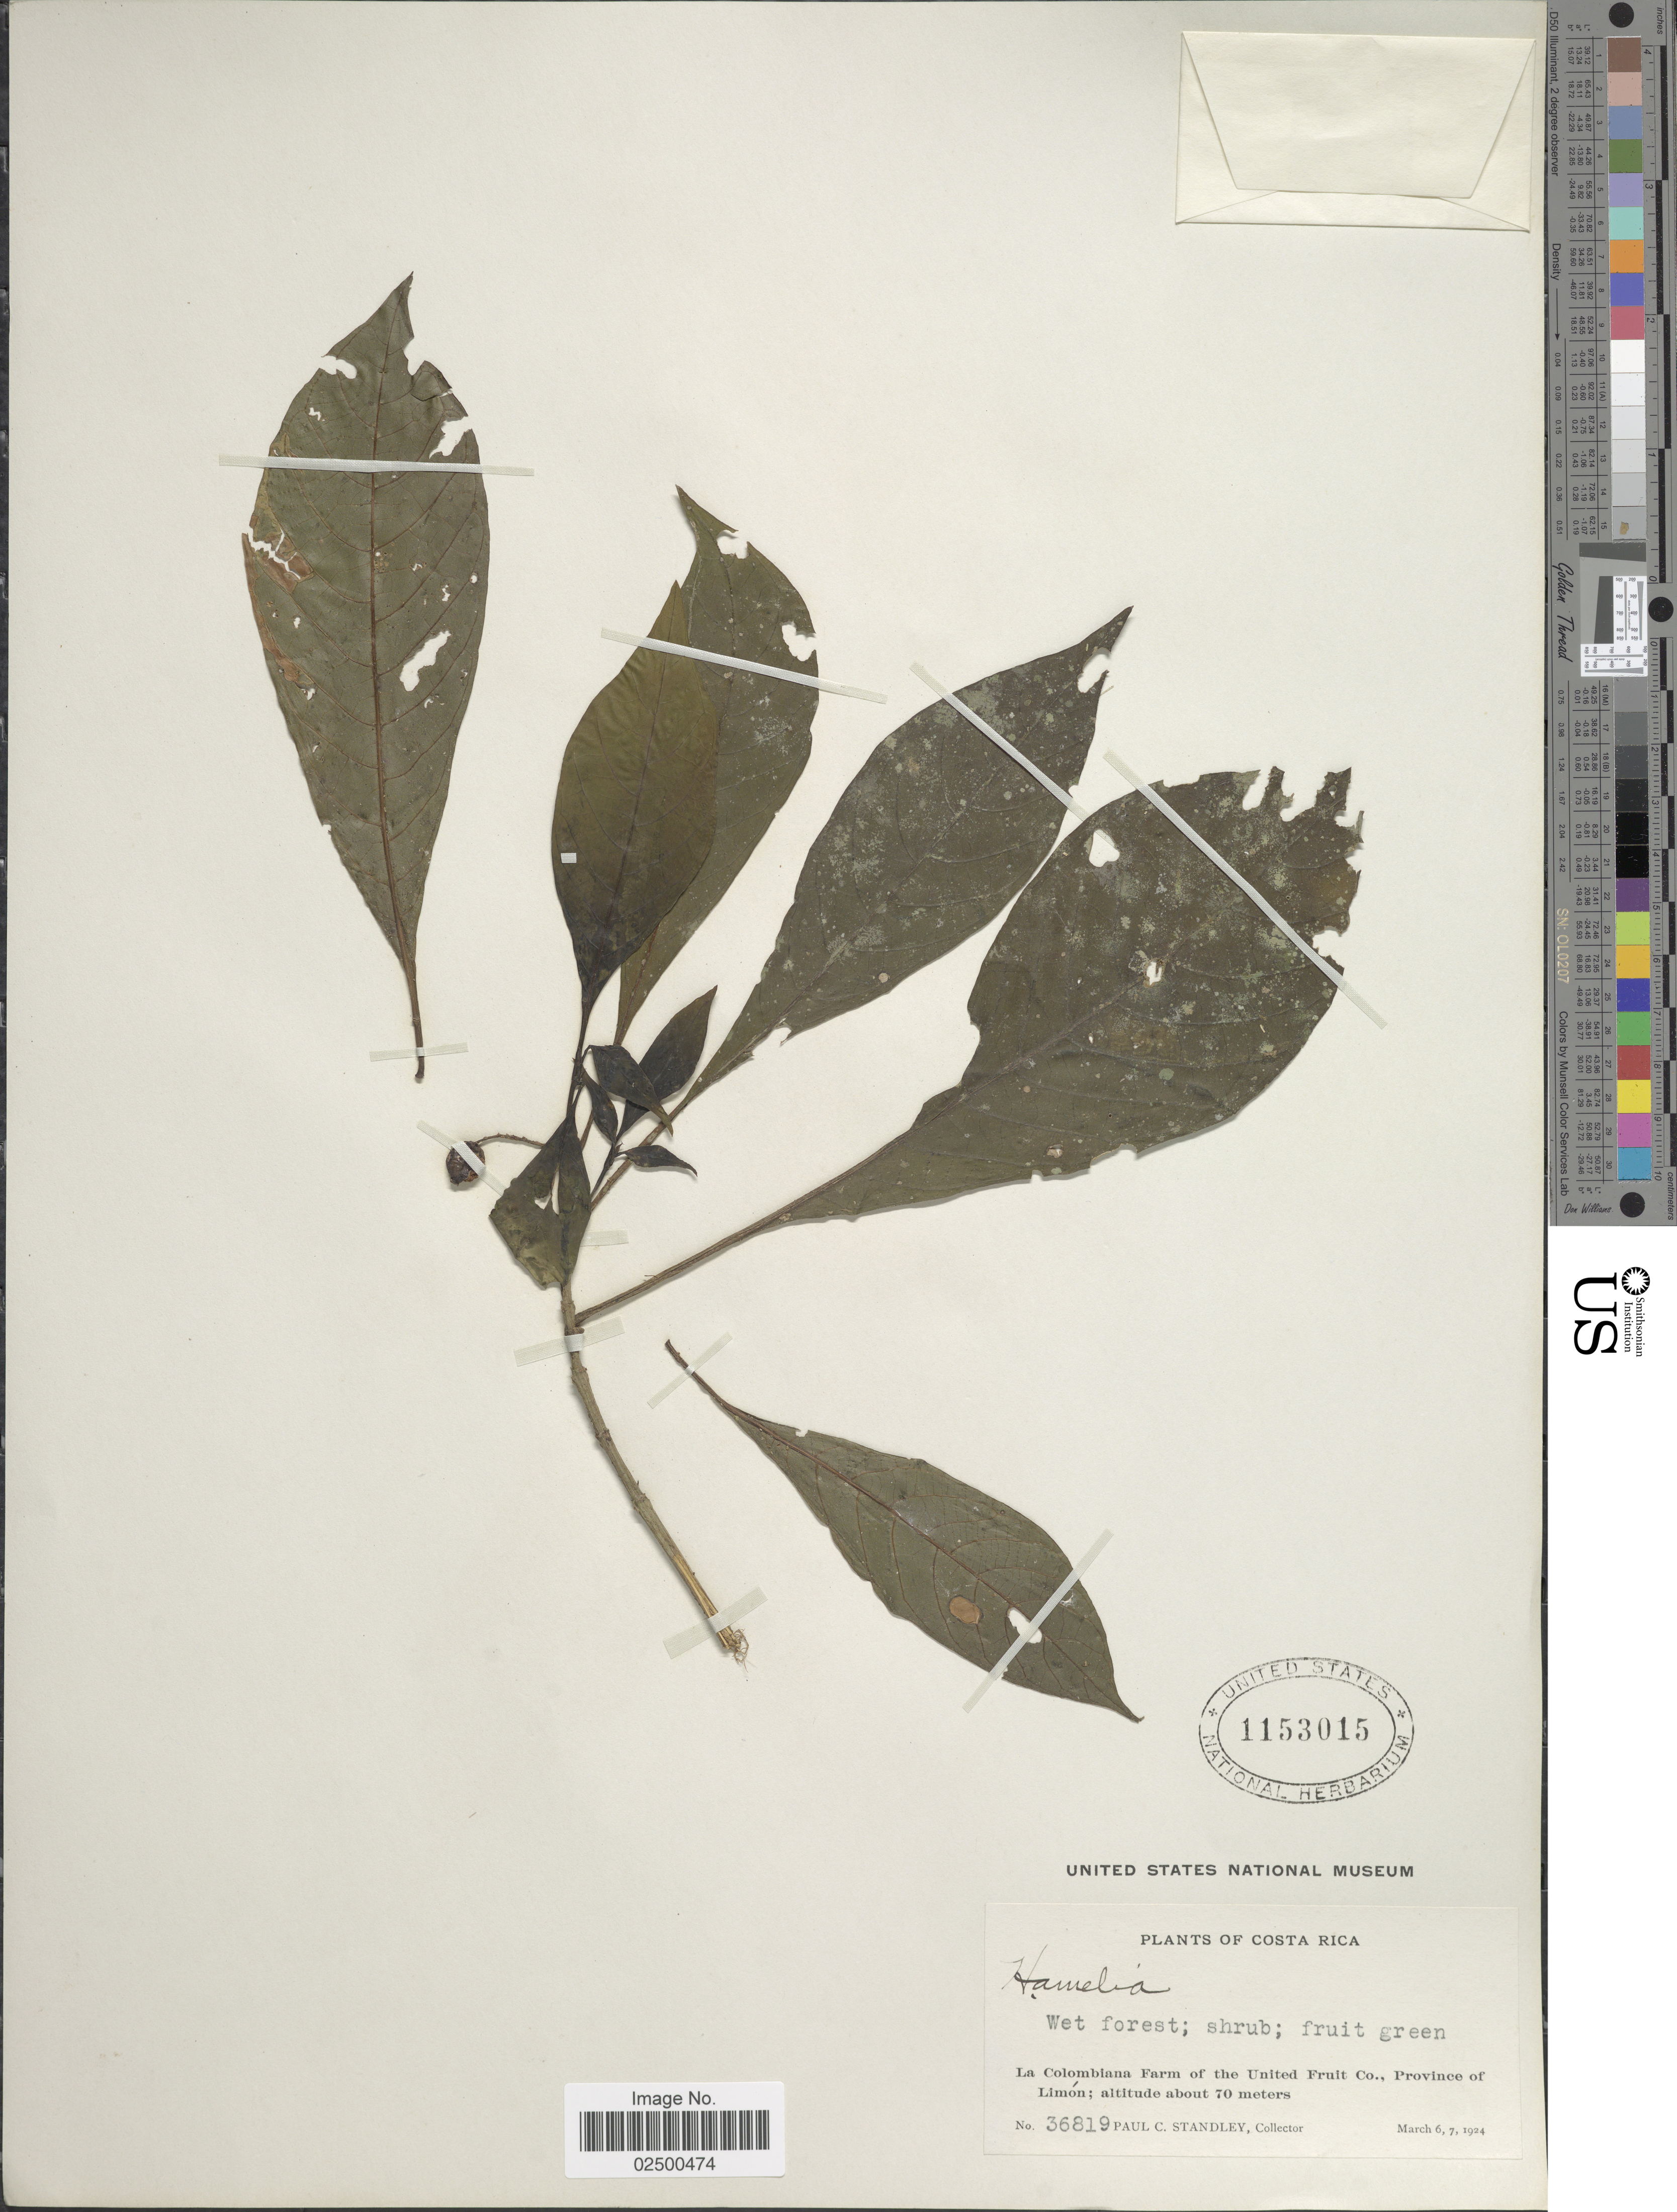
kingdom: Plantae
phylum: Tracheophyta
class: Magnoliopsida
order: Gentianales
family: Rubiaceae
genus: Hamelia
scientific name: Hamelia axillaris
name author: Sw.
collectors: P. C. Standley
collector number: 36819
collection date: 1924-03-06/1924-03-07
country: Costa Rica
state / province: Limón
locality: La Colombiana Farm of the United Fruit Co., Province of Limon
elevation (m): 70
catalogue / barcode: US 1153015